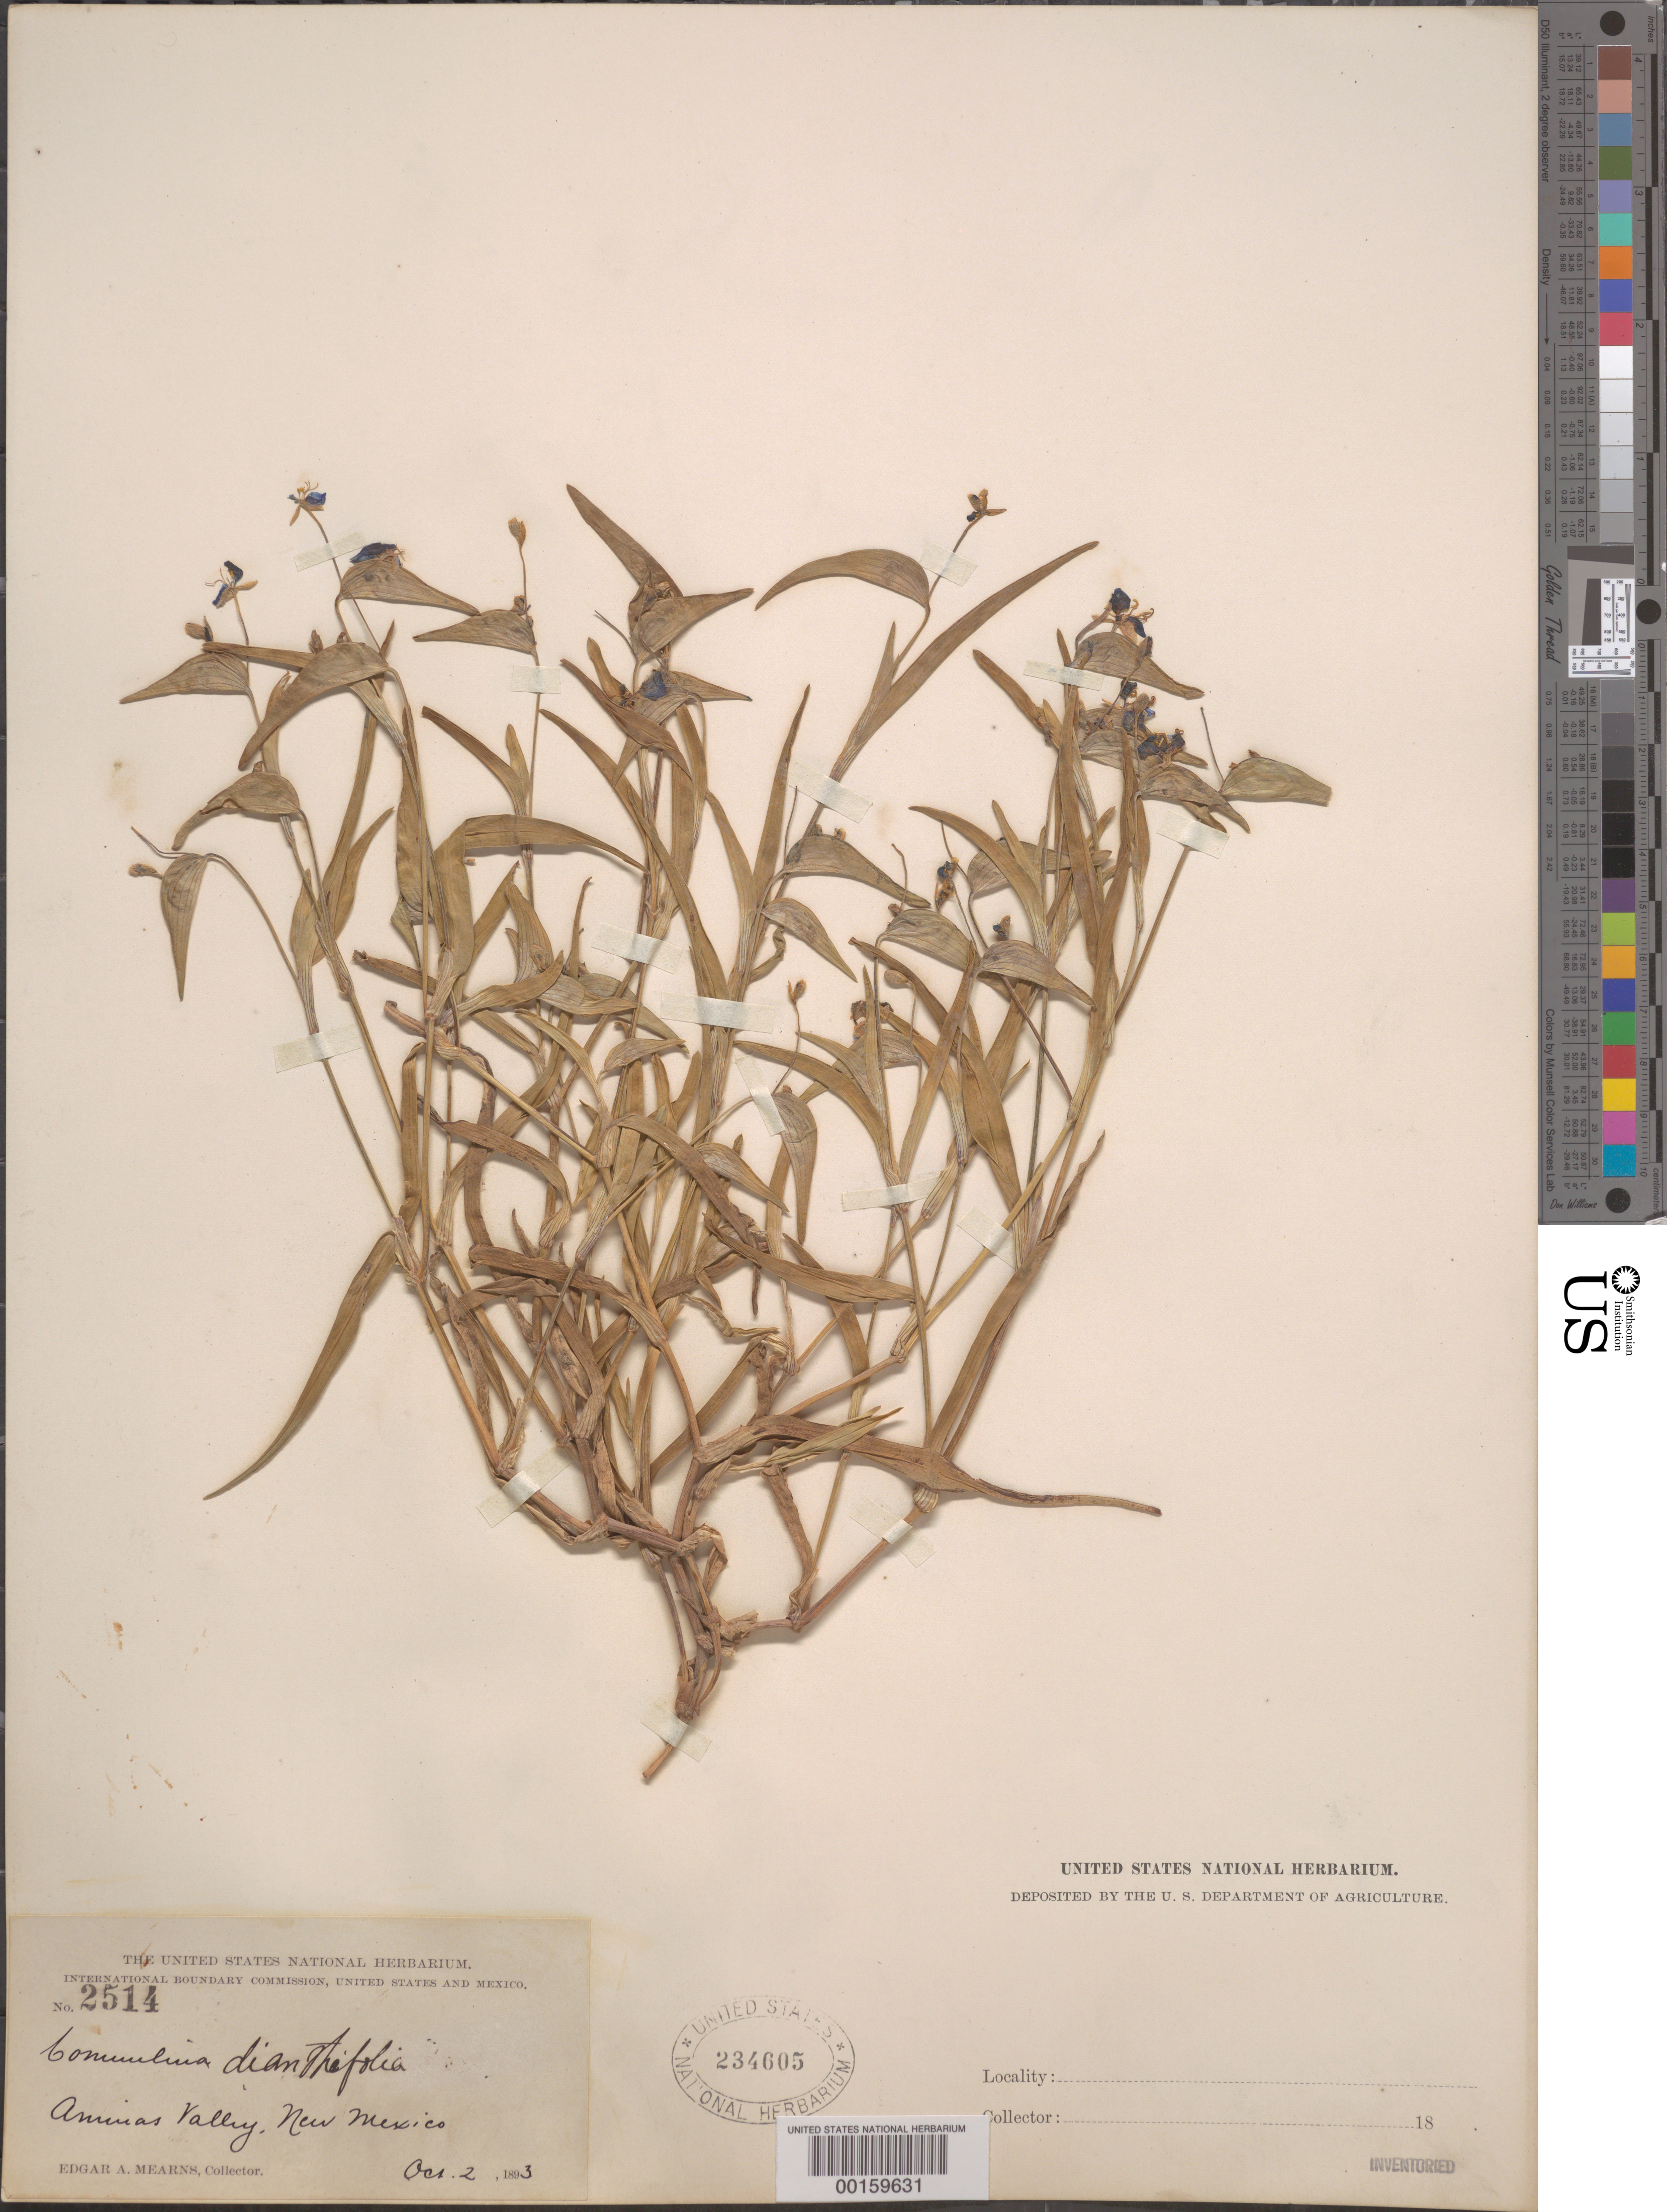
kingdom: Plantae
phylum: Tracheophyta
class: Liliopsida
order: Commelinales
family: Commelinaceae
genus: Commelina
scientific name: Commelina dianthifolia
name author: Redouté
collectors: E. A. Mearns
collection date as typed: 02 Oct 1893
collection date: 1893-10-02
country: United States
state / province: New Mexico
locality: Animas valley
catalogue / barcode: US 234605